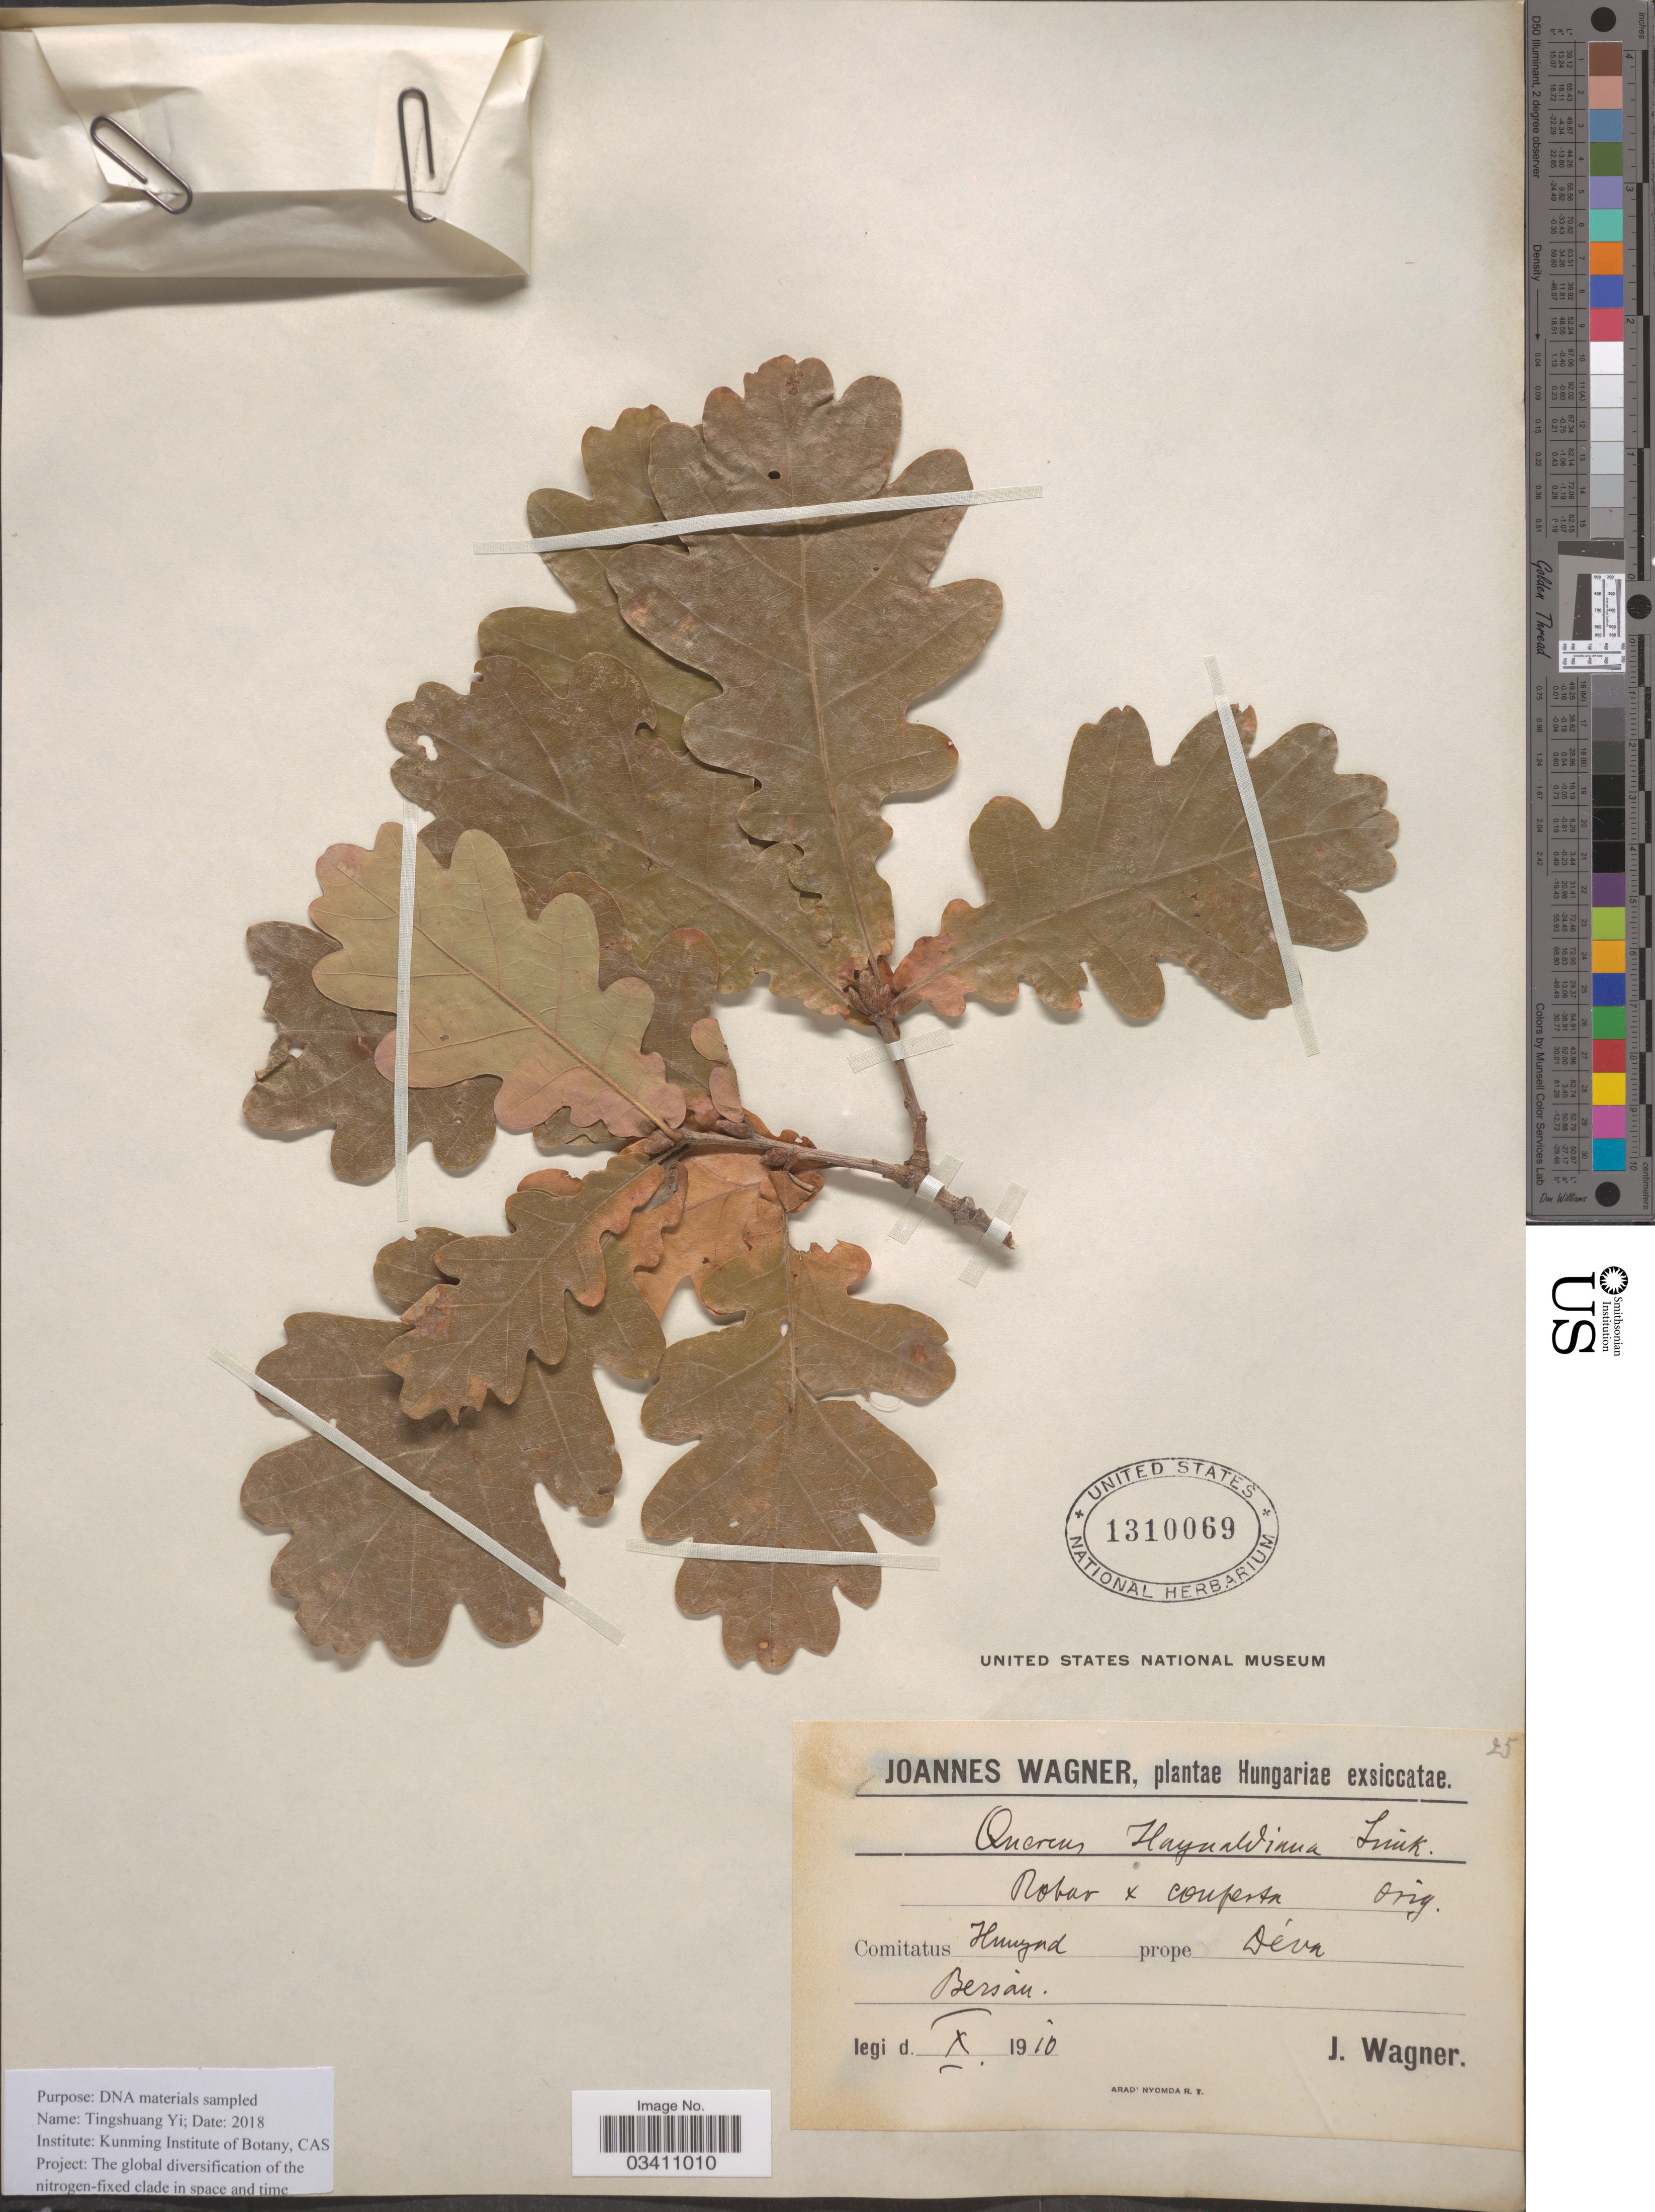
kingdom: Plantae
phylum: Tracheophyta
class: Magnoliopsida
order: Fagales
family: Fagaceae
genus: Quercus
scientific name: Quercus x haynaldiana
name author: Simonk.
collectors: J. Wagner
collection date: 1910-10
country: Hungary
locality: Comitatus Hungrad [interpreted] prope Déva. Bersàu.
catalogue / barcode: US 1310069